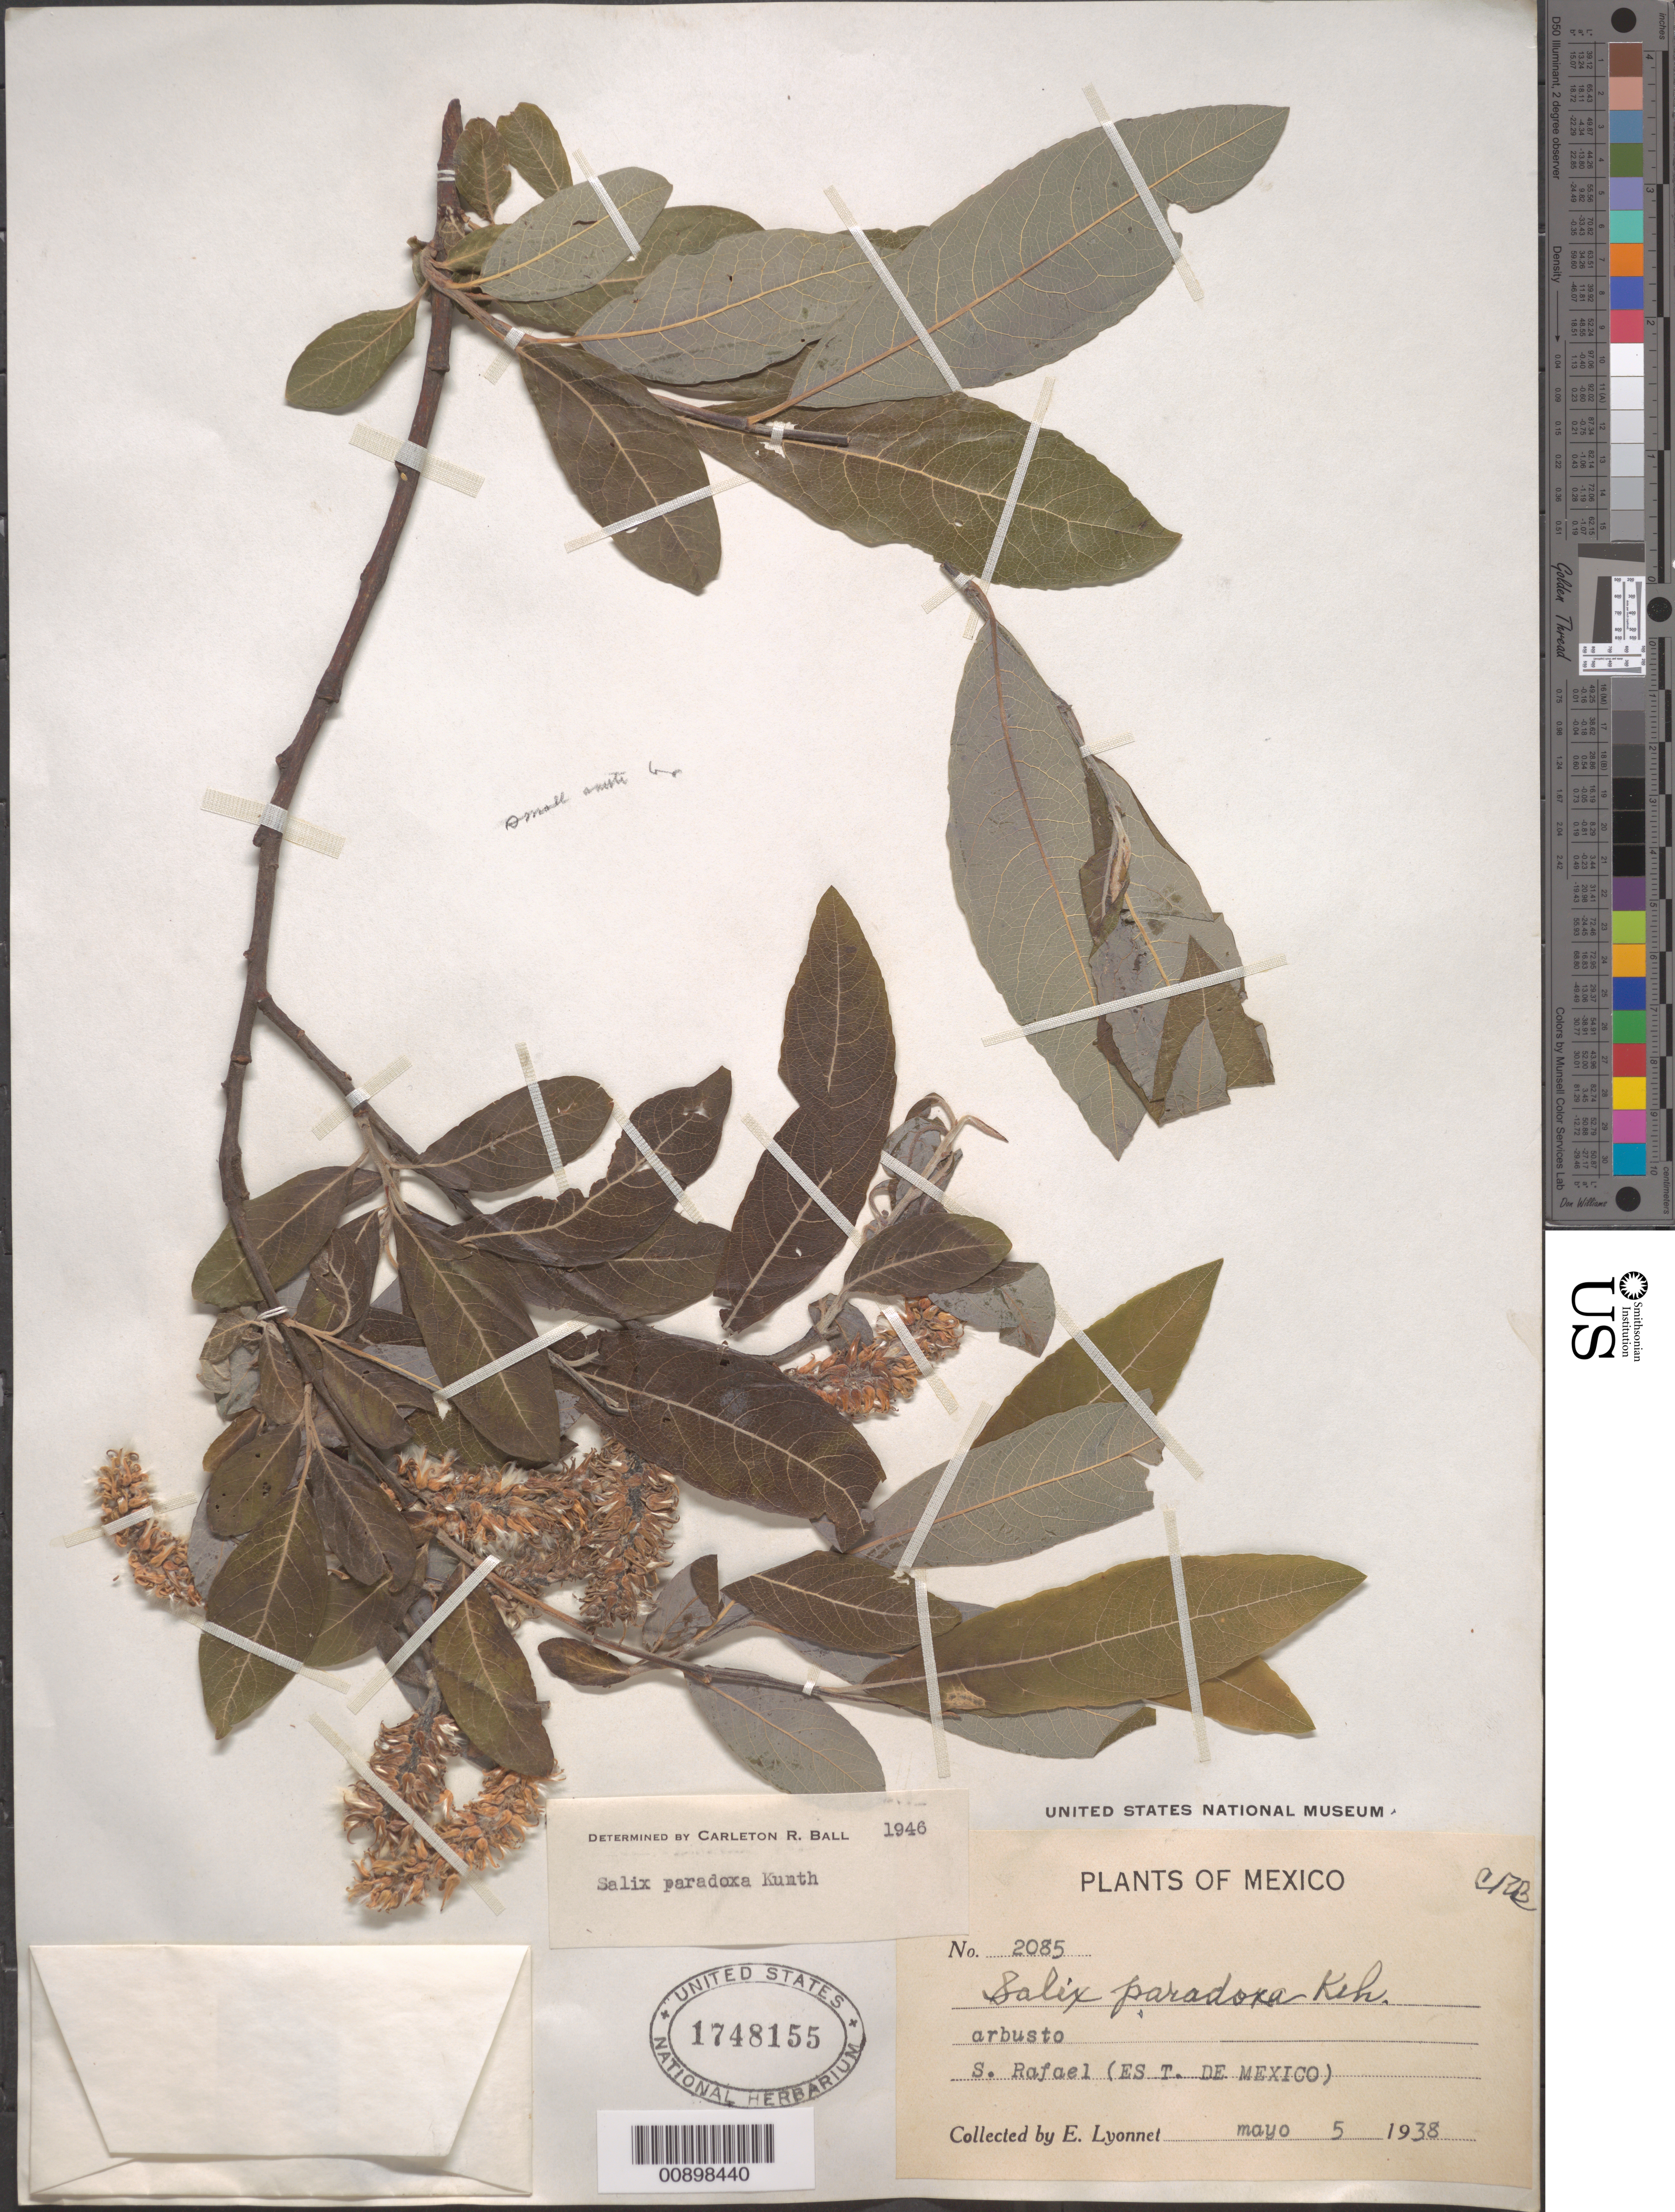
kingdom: Plantae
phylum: Tracheophyta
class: Magnoliopsida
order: Malpighiales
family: Salicaceae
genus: Salix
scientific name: Salix paradoxa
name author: Kunth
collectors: Bro. E. Lyonnet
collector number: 2085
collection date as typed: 05 May 1938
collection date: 1938-05-05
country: Mexico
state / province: México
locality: S. Rafael (Estado de México).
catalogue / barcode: US 1748155